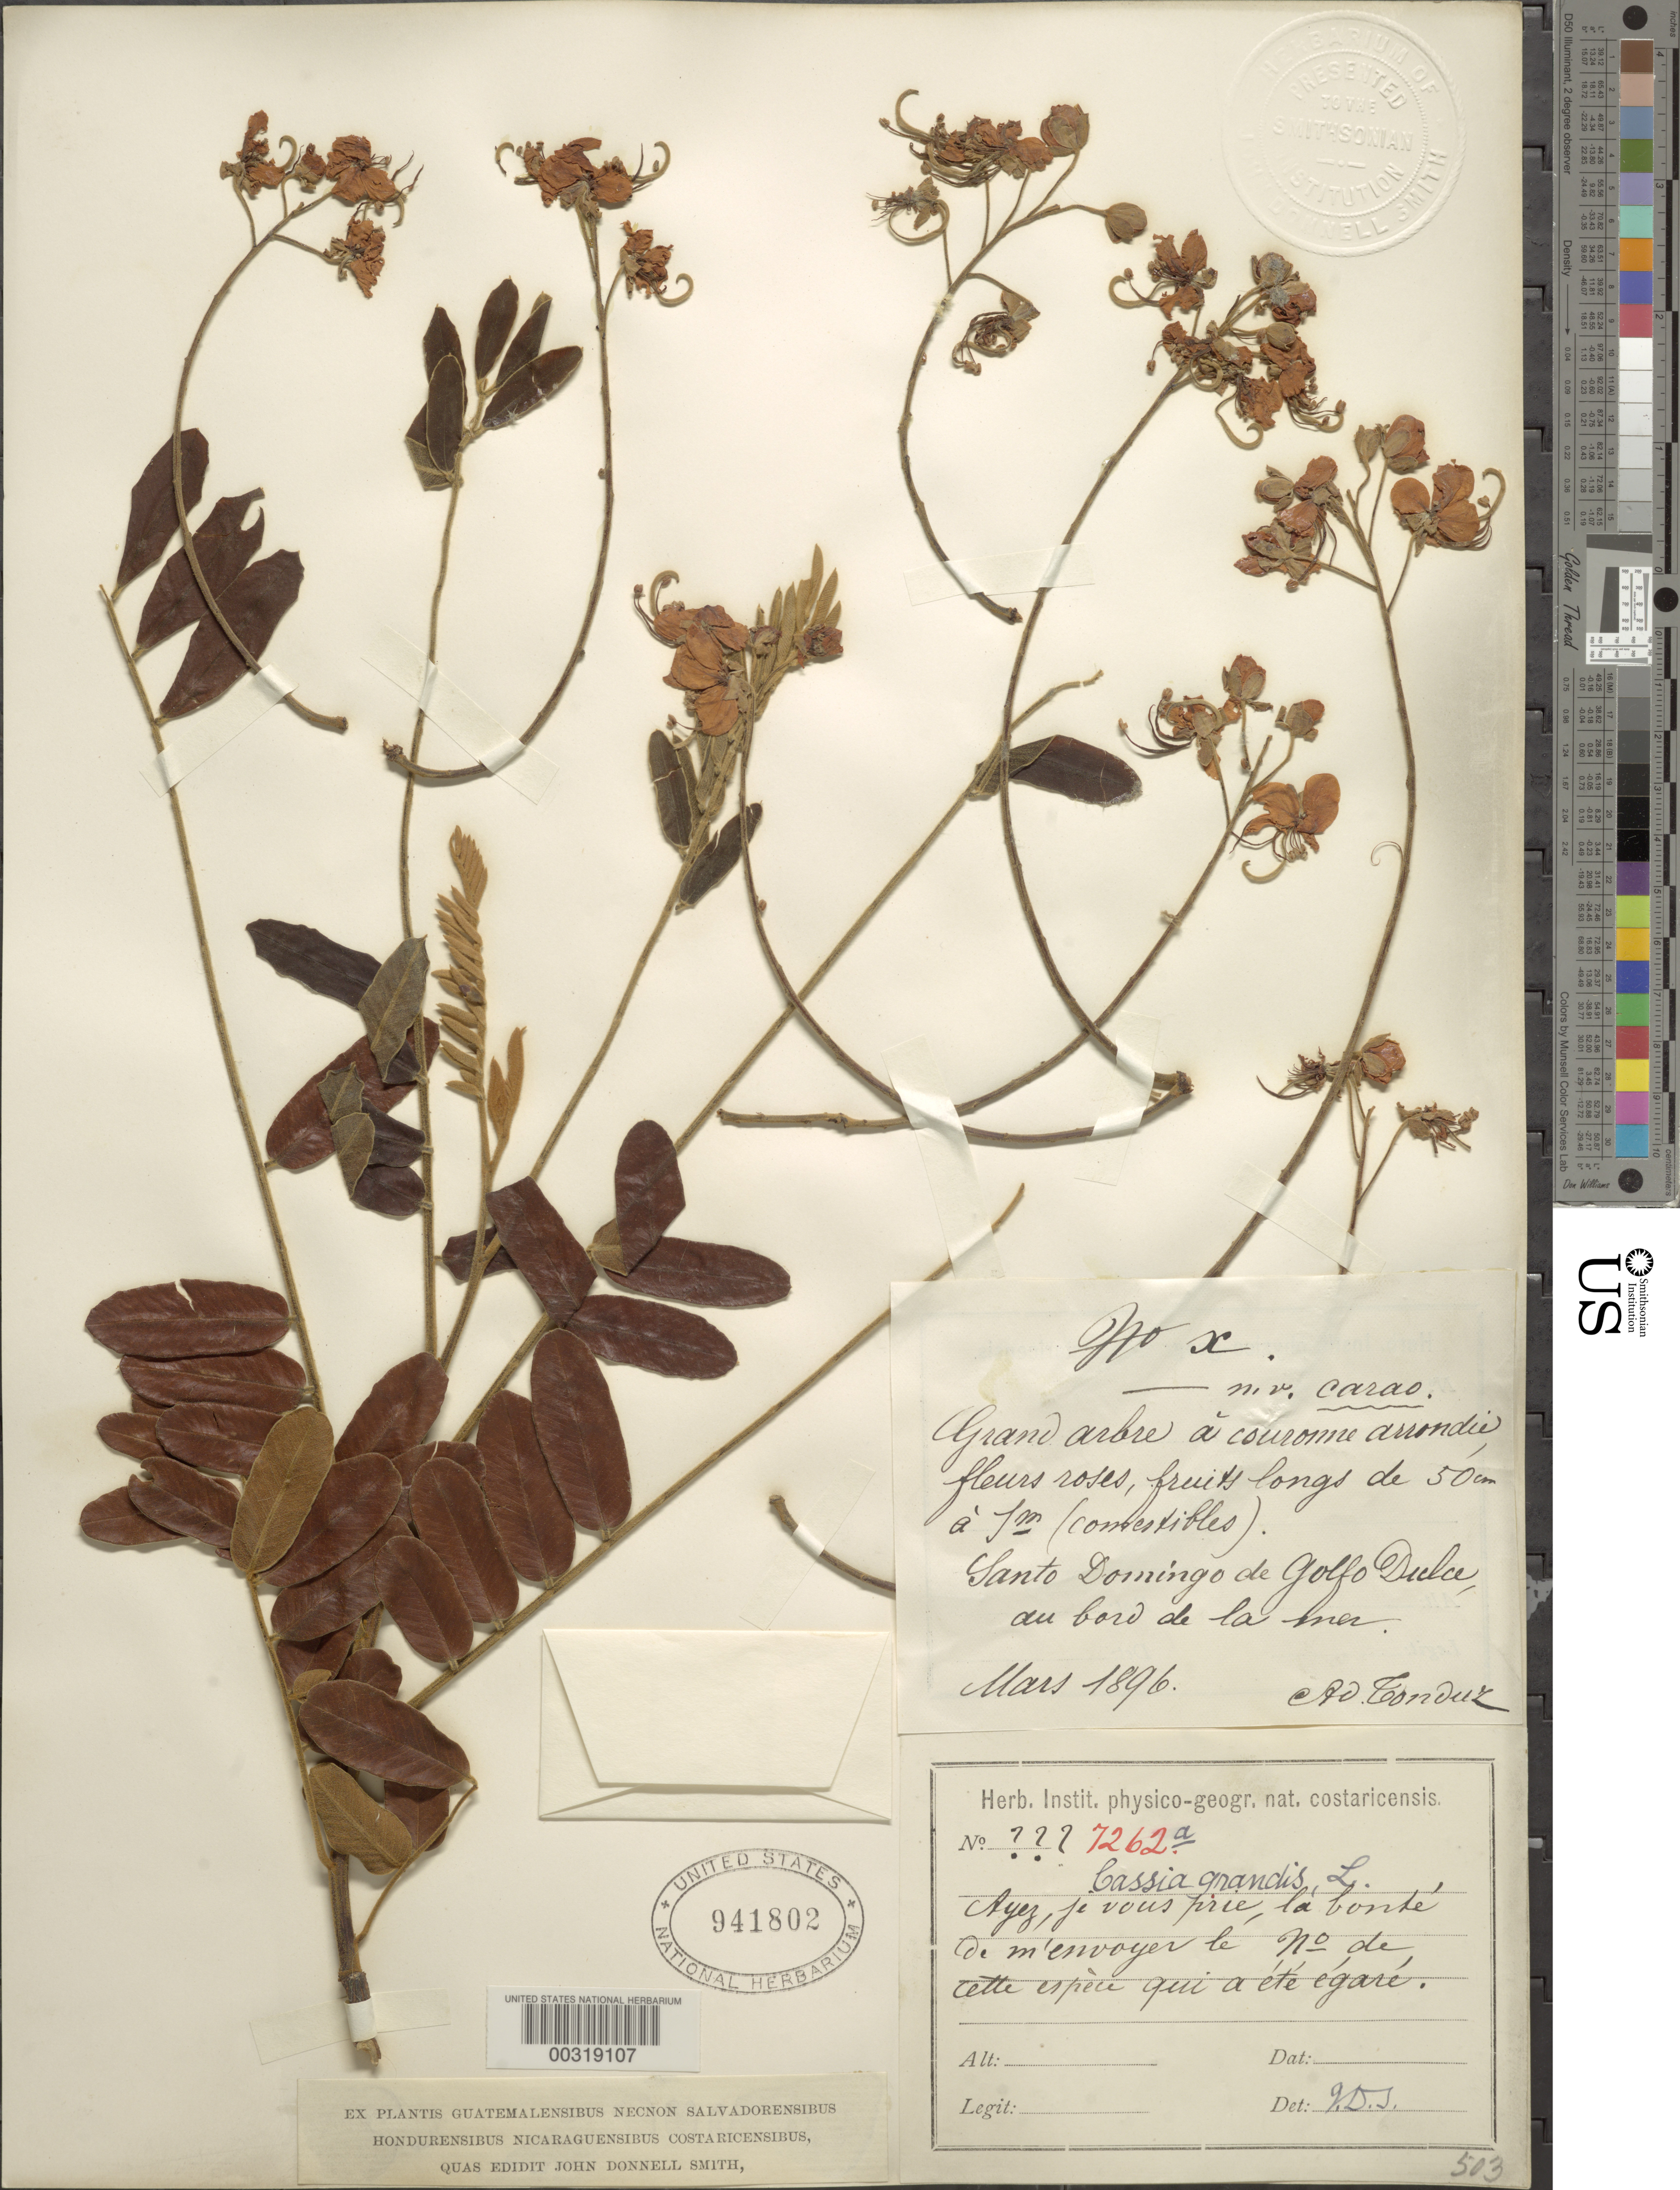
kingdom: Plantae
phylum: Tracheophyta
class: Magnoliopsida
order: Fabales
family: Fabaceae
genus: Cassia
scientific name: Cassia grandis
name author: L. f.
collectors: A. Tonduz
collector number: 7262a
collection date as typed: Mar 1896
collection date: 1896-03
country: Costa Rica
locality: Santo Domingo de Golfo Dulce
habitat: Shore of the sea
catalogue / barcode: US 941802